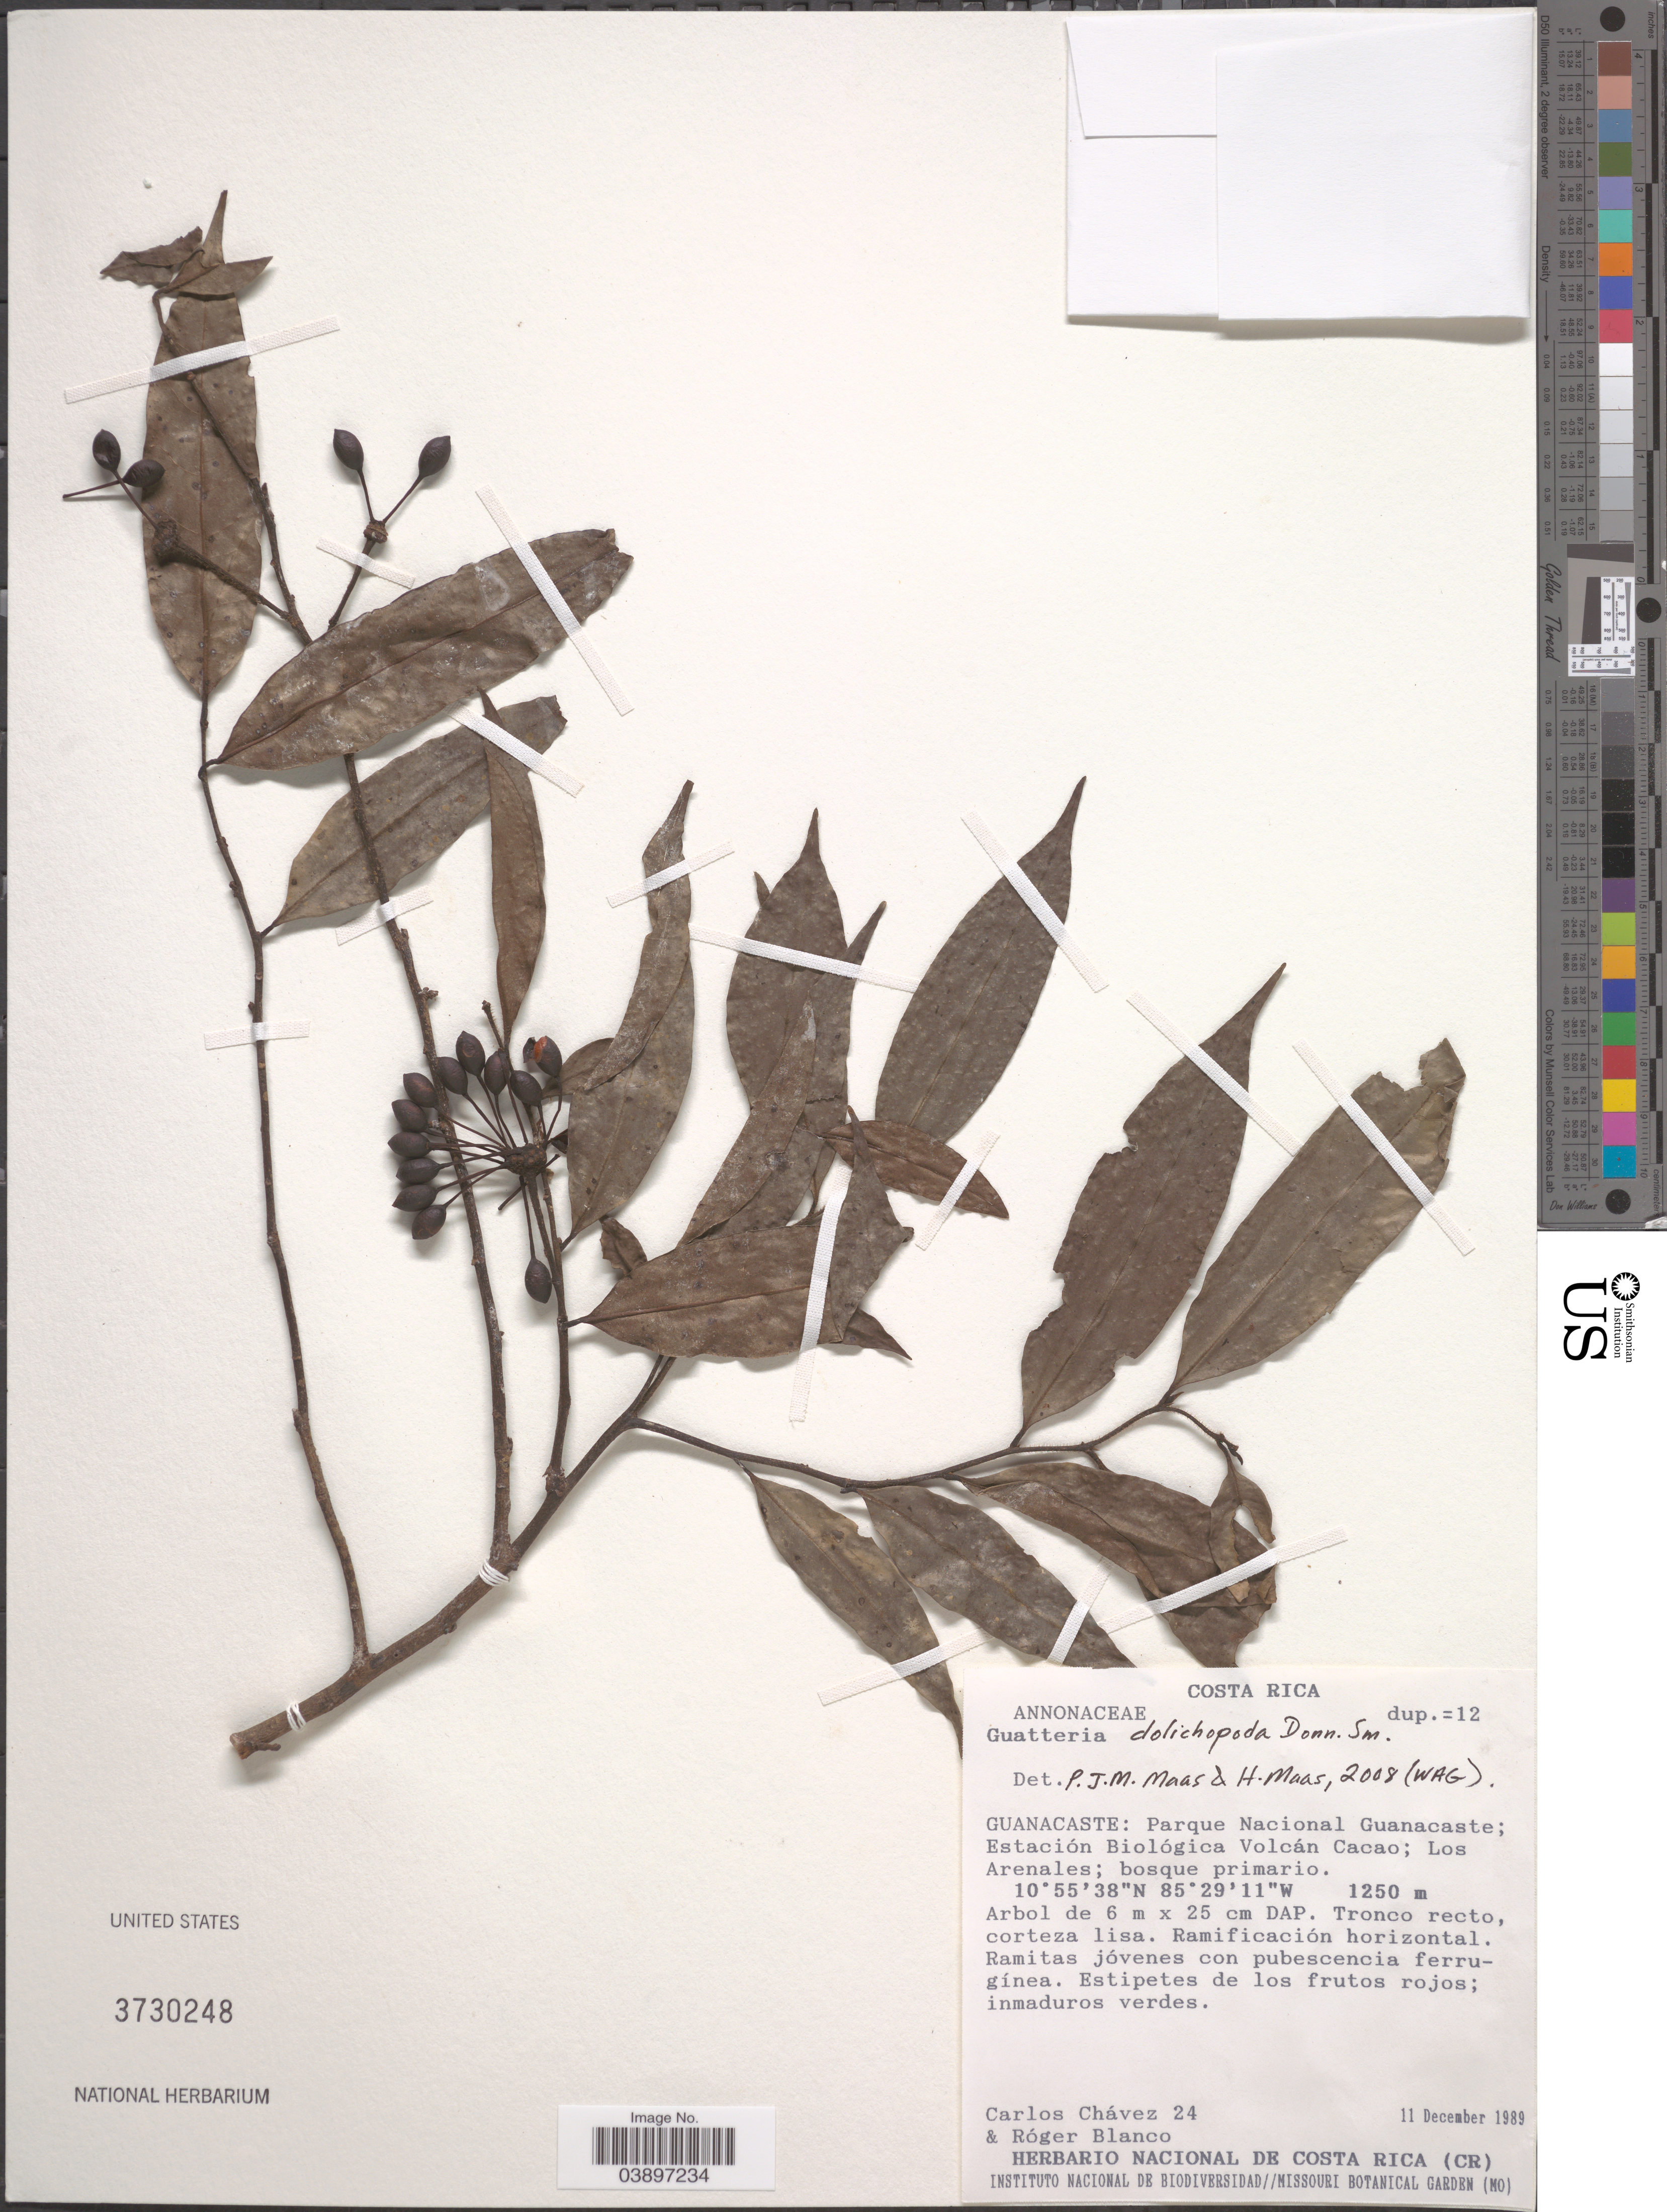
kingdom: Plantae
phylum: Tracheophyta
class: Magnoliopsida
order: Magnoliales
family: Annonaceae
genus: Guatteria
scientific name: Guatteria dolichopoda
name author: Donn. Sm.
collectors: C. Chávez & R. Blanco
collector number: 24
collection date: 1989-12-11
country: Costa Rica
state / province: Guanacaste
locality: Parque Nacional Guanacaste; Estación Biológica Volcán Cacao; Los Arenales.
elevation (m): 1250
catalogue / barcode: US 3730248